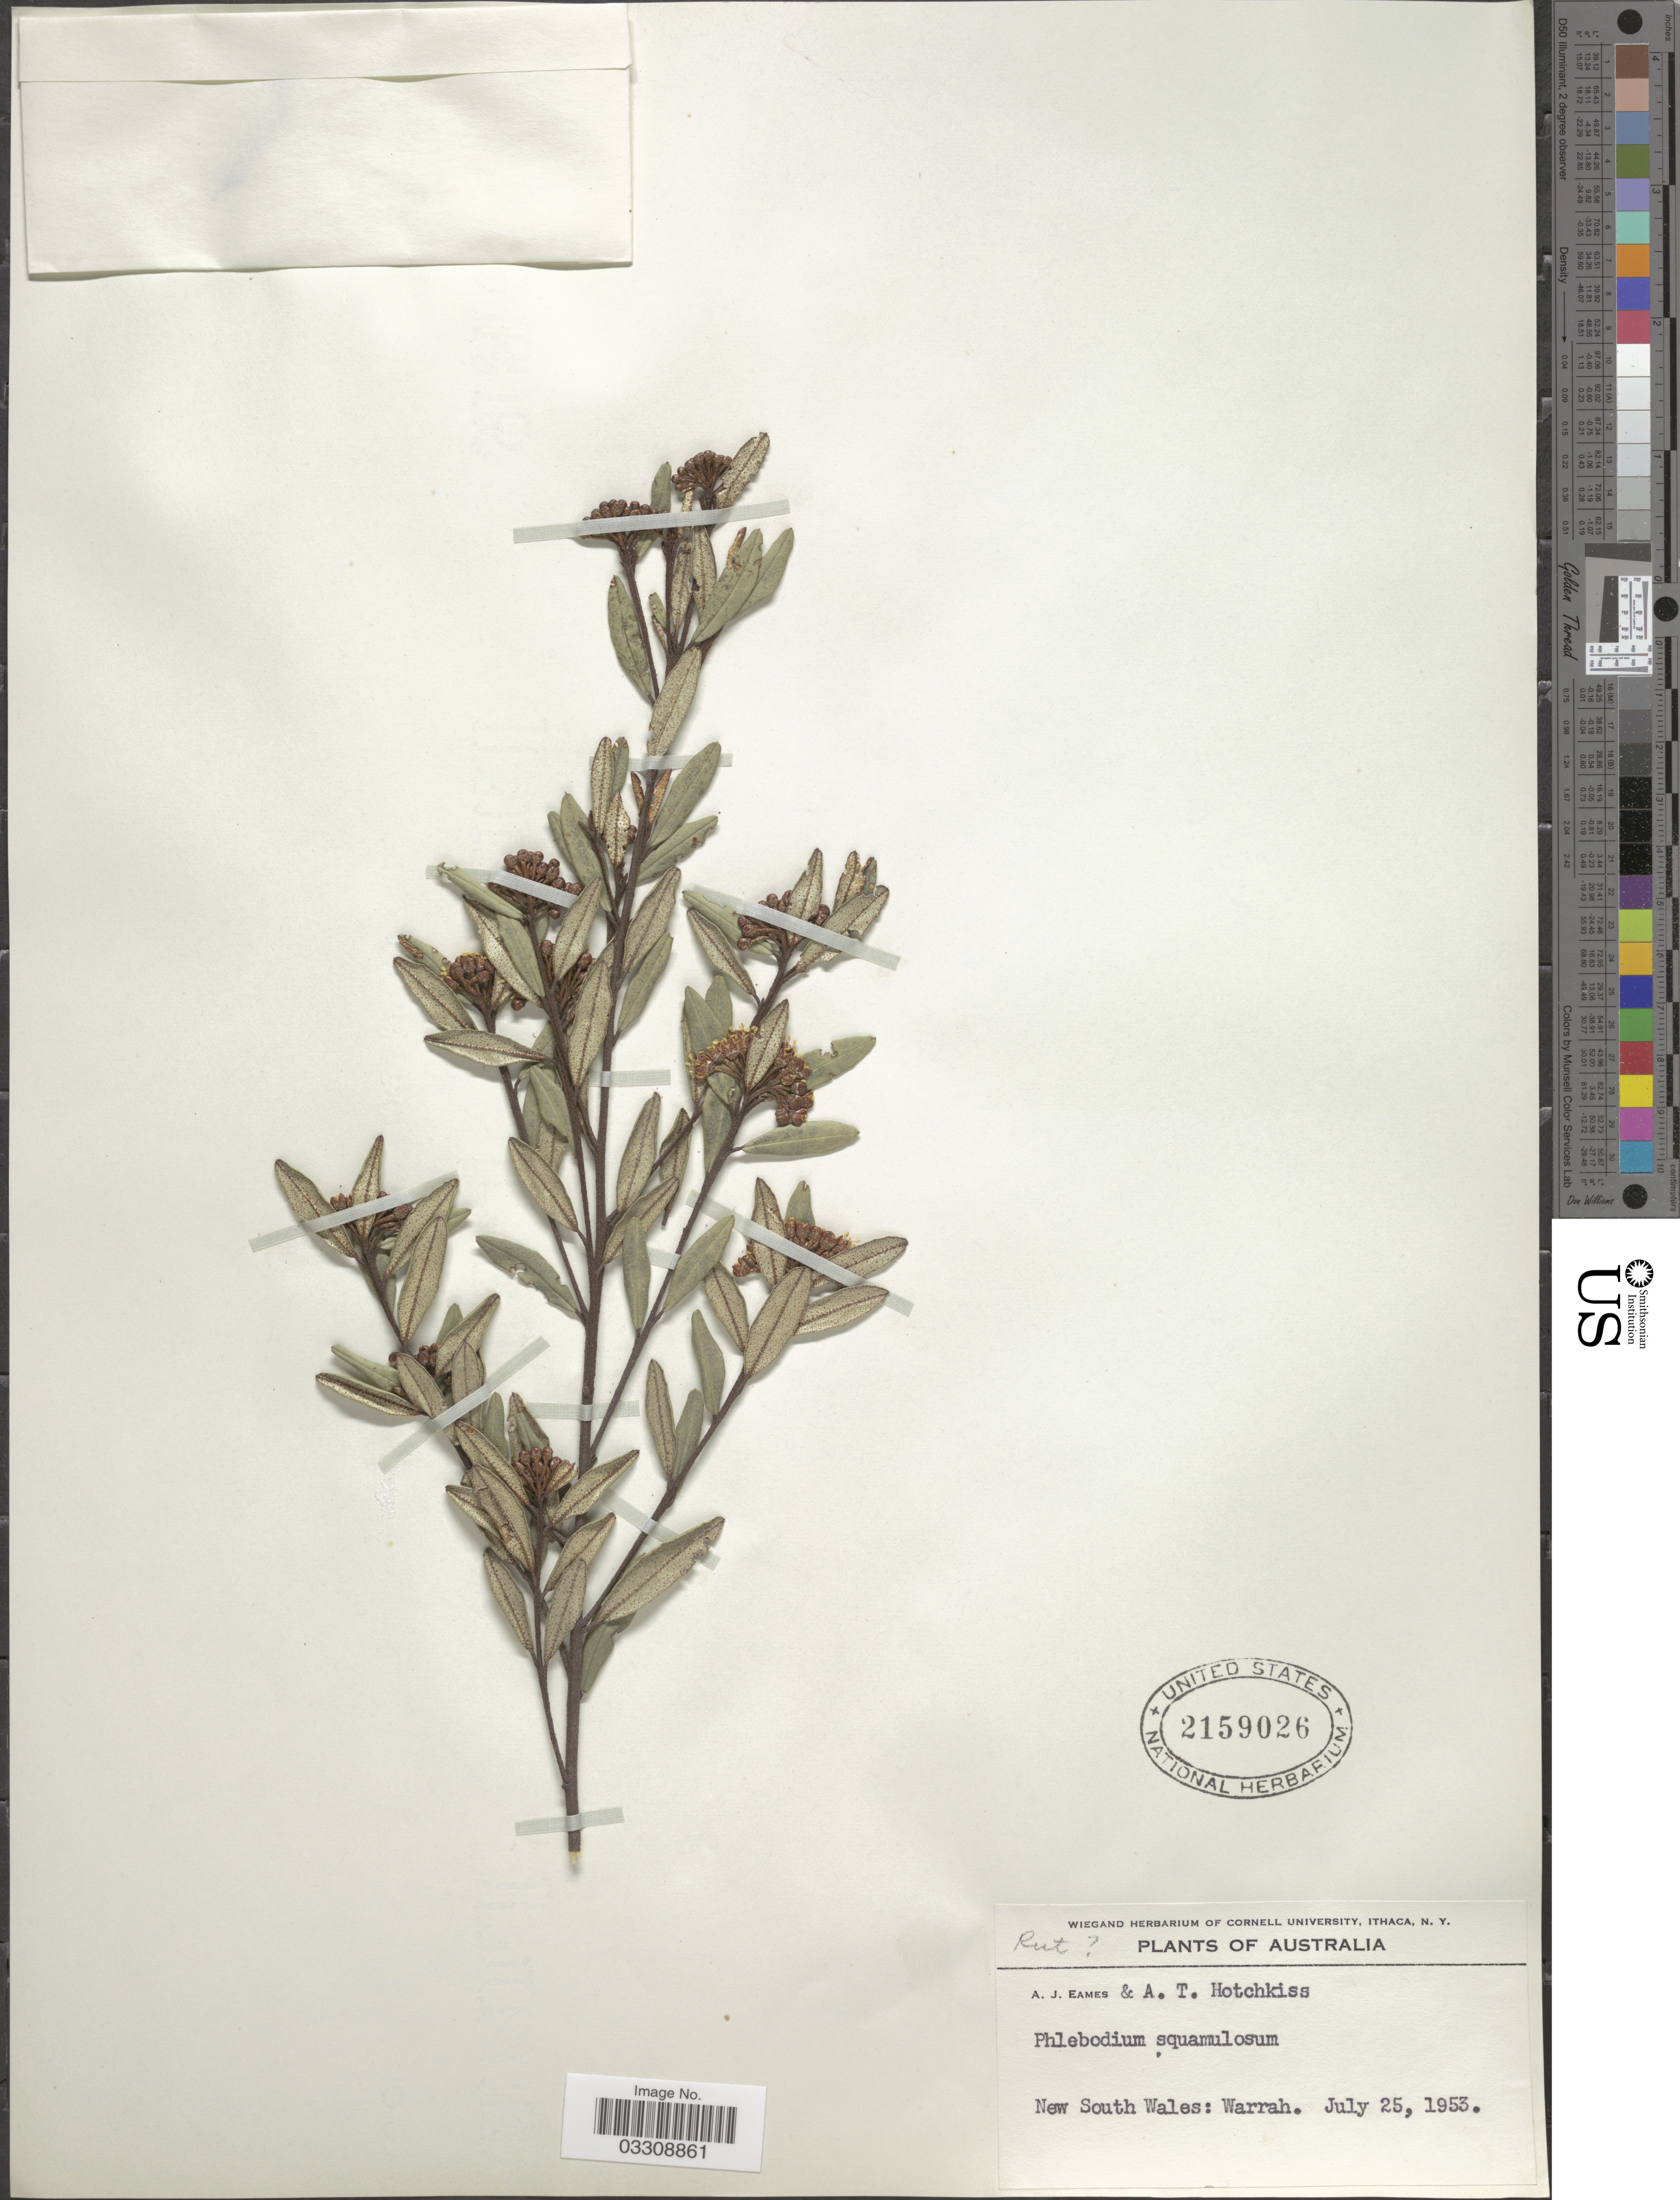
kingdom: Plantae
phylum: Tracheophyta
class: Magnoliopsida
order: Sapindales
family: Rutaceae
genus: Phebalium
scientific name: Phebalium squamulosum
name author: Vent.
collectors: A. J. Eames & A. Hotchkiss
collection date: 1953-07-25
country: Australia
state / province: New South Wales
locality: Warrah.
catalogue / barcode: US 2159026